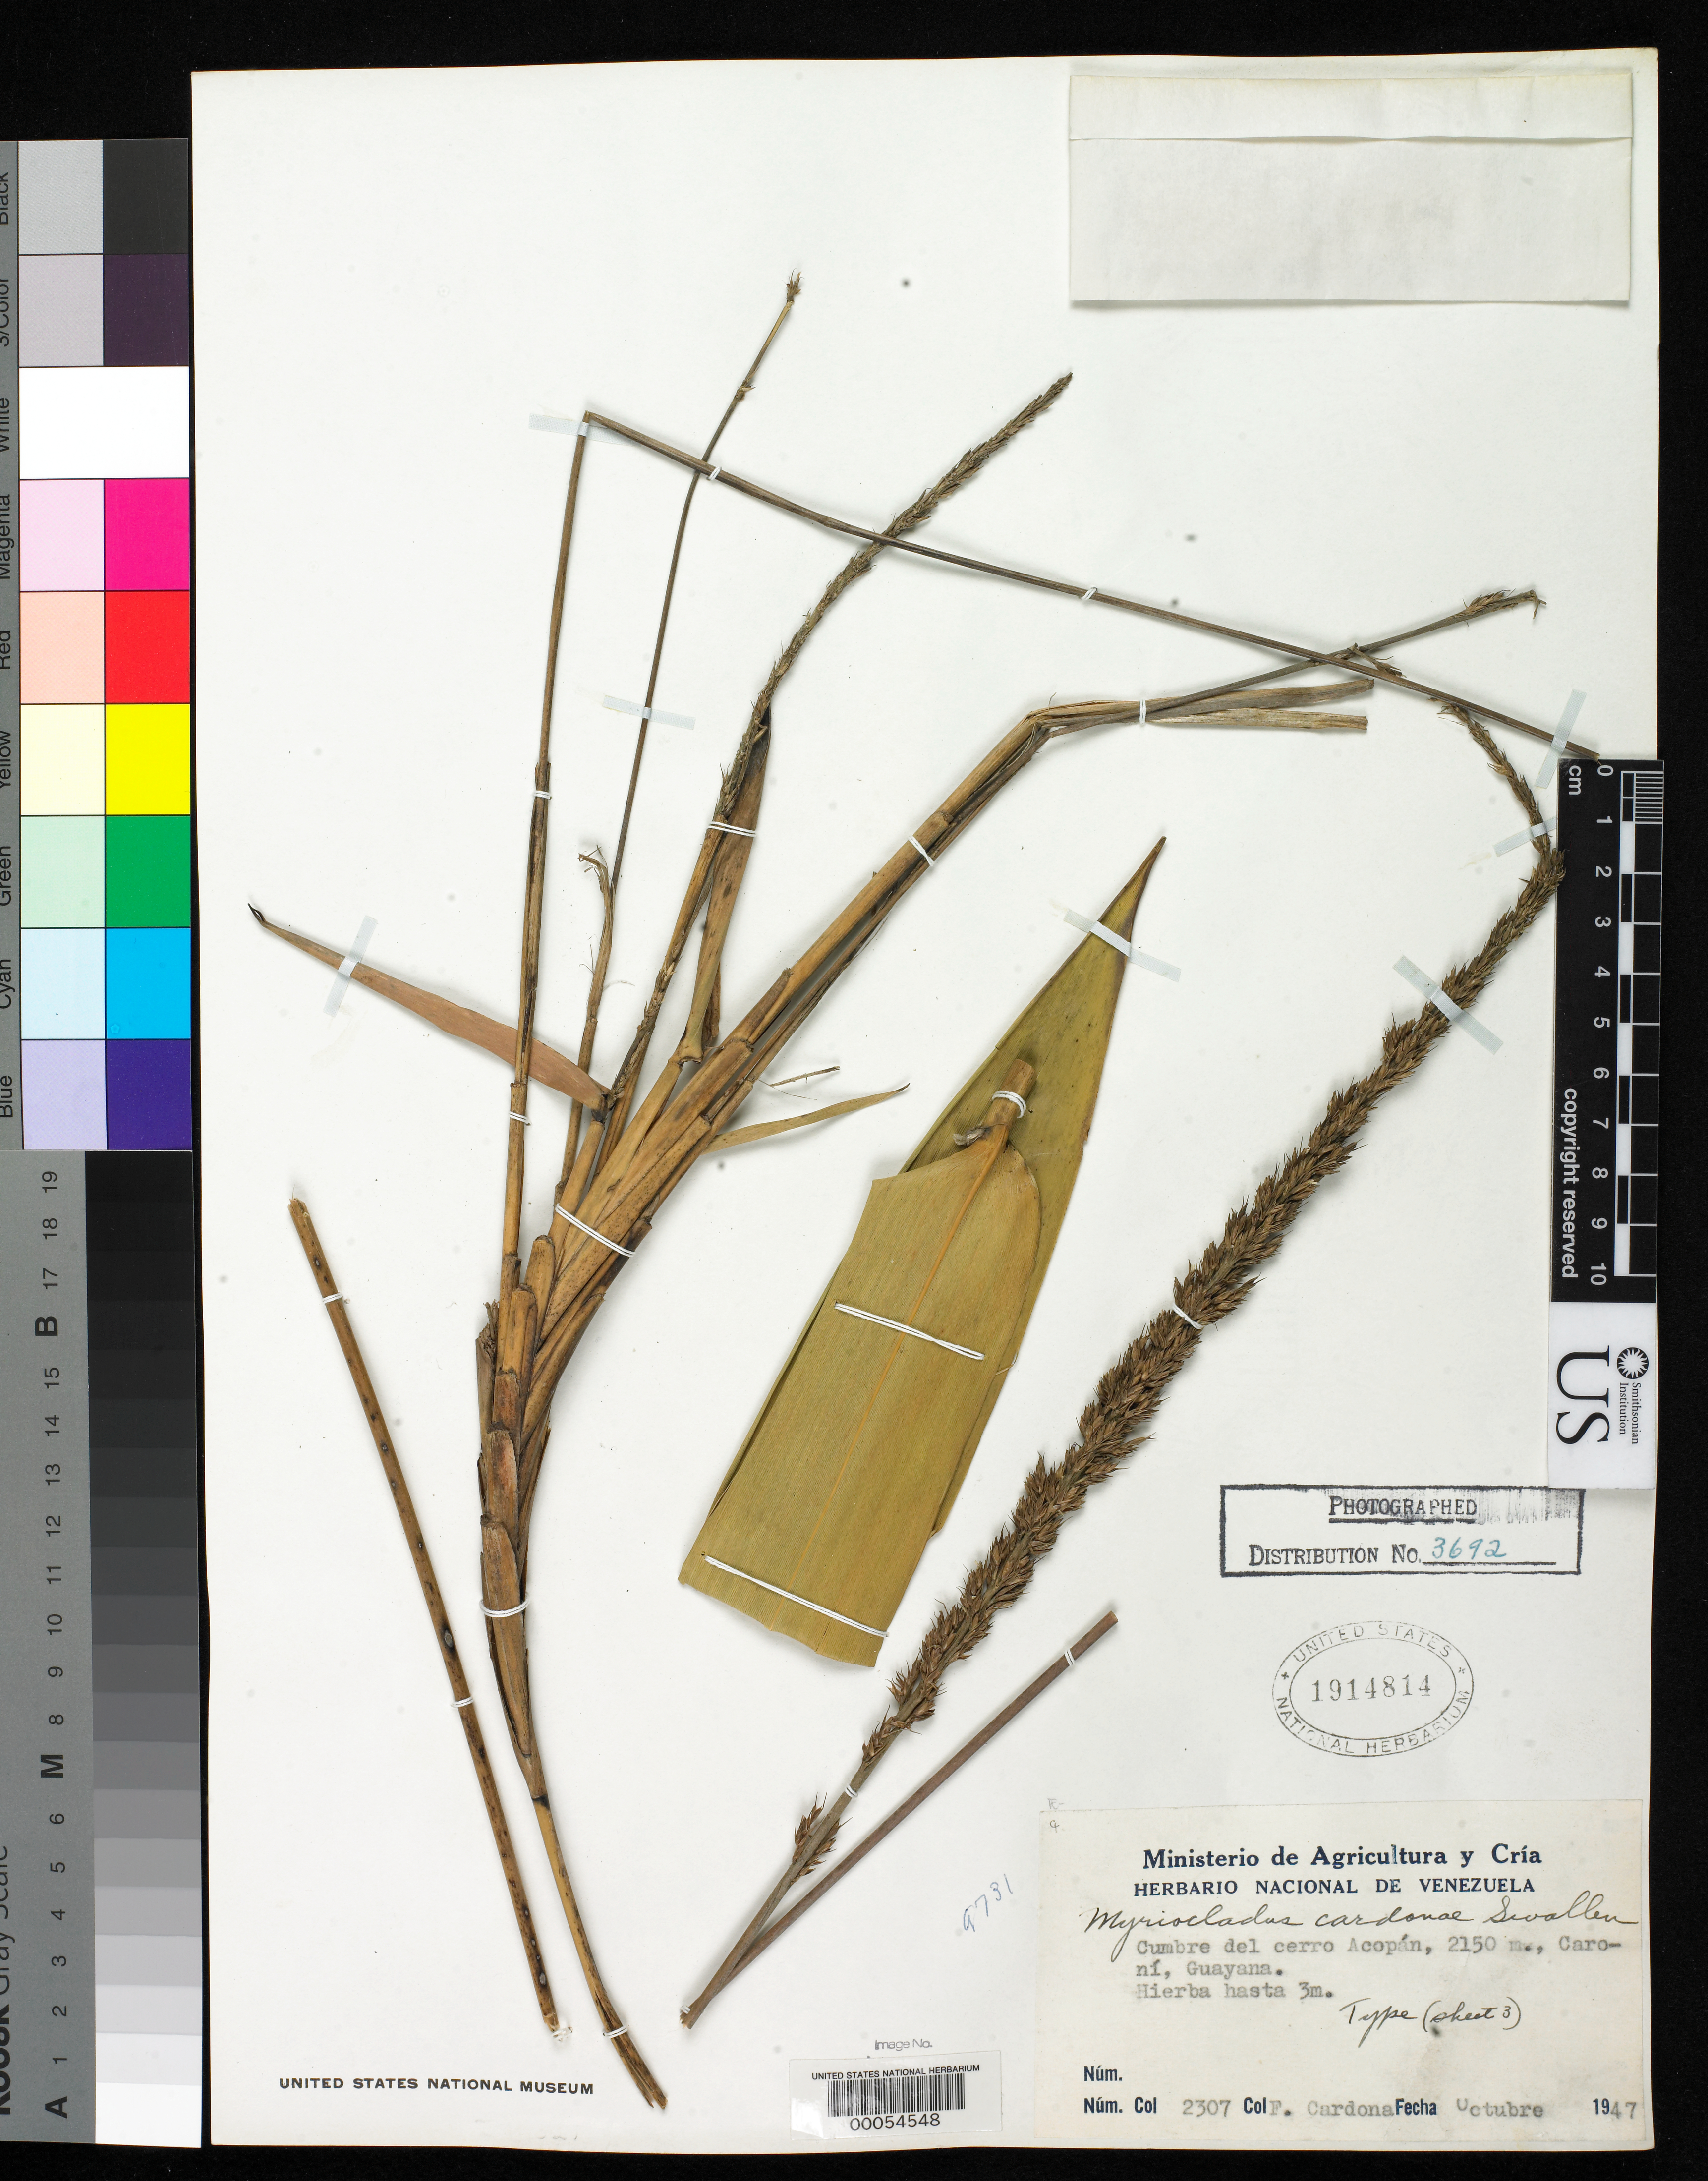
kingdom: Plantae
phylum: Tracheophyta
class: Liliopsida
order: Poales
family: Poaceae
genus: Myriocladus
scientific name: Myriocladus cardonae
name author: Swallen in Steyerm.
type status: Holotype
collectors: F. Cardona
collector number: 2307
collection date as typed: Oct 1947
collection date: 1947-10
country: Venezuela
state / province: Bolívar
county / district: Caroni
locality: Cumbre del Cerro Acopan, Caroni, Guayana.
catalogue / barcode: US 1914814